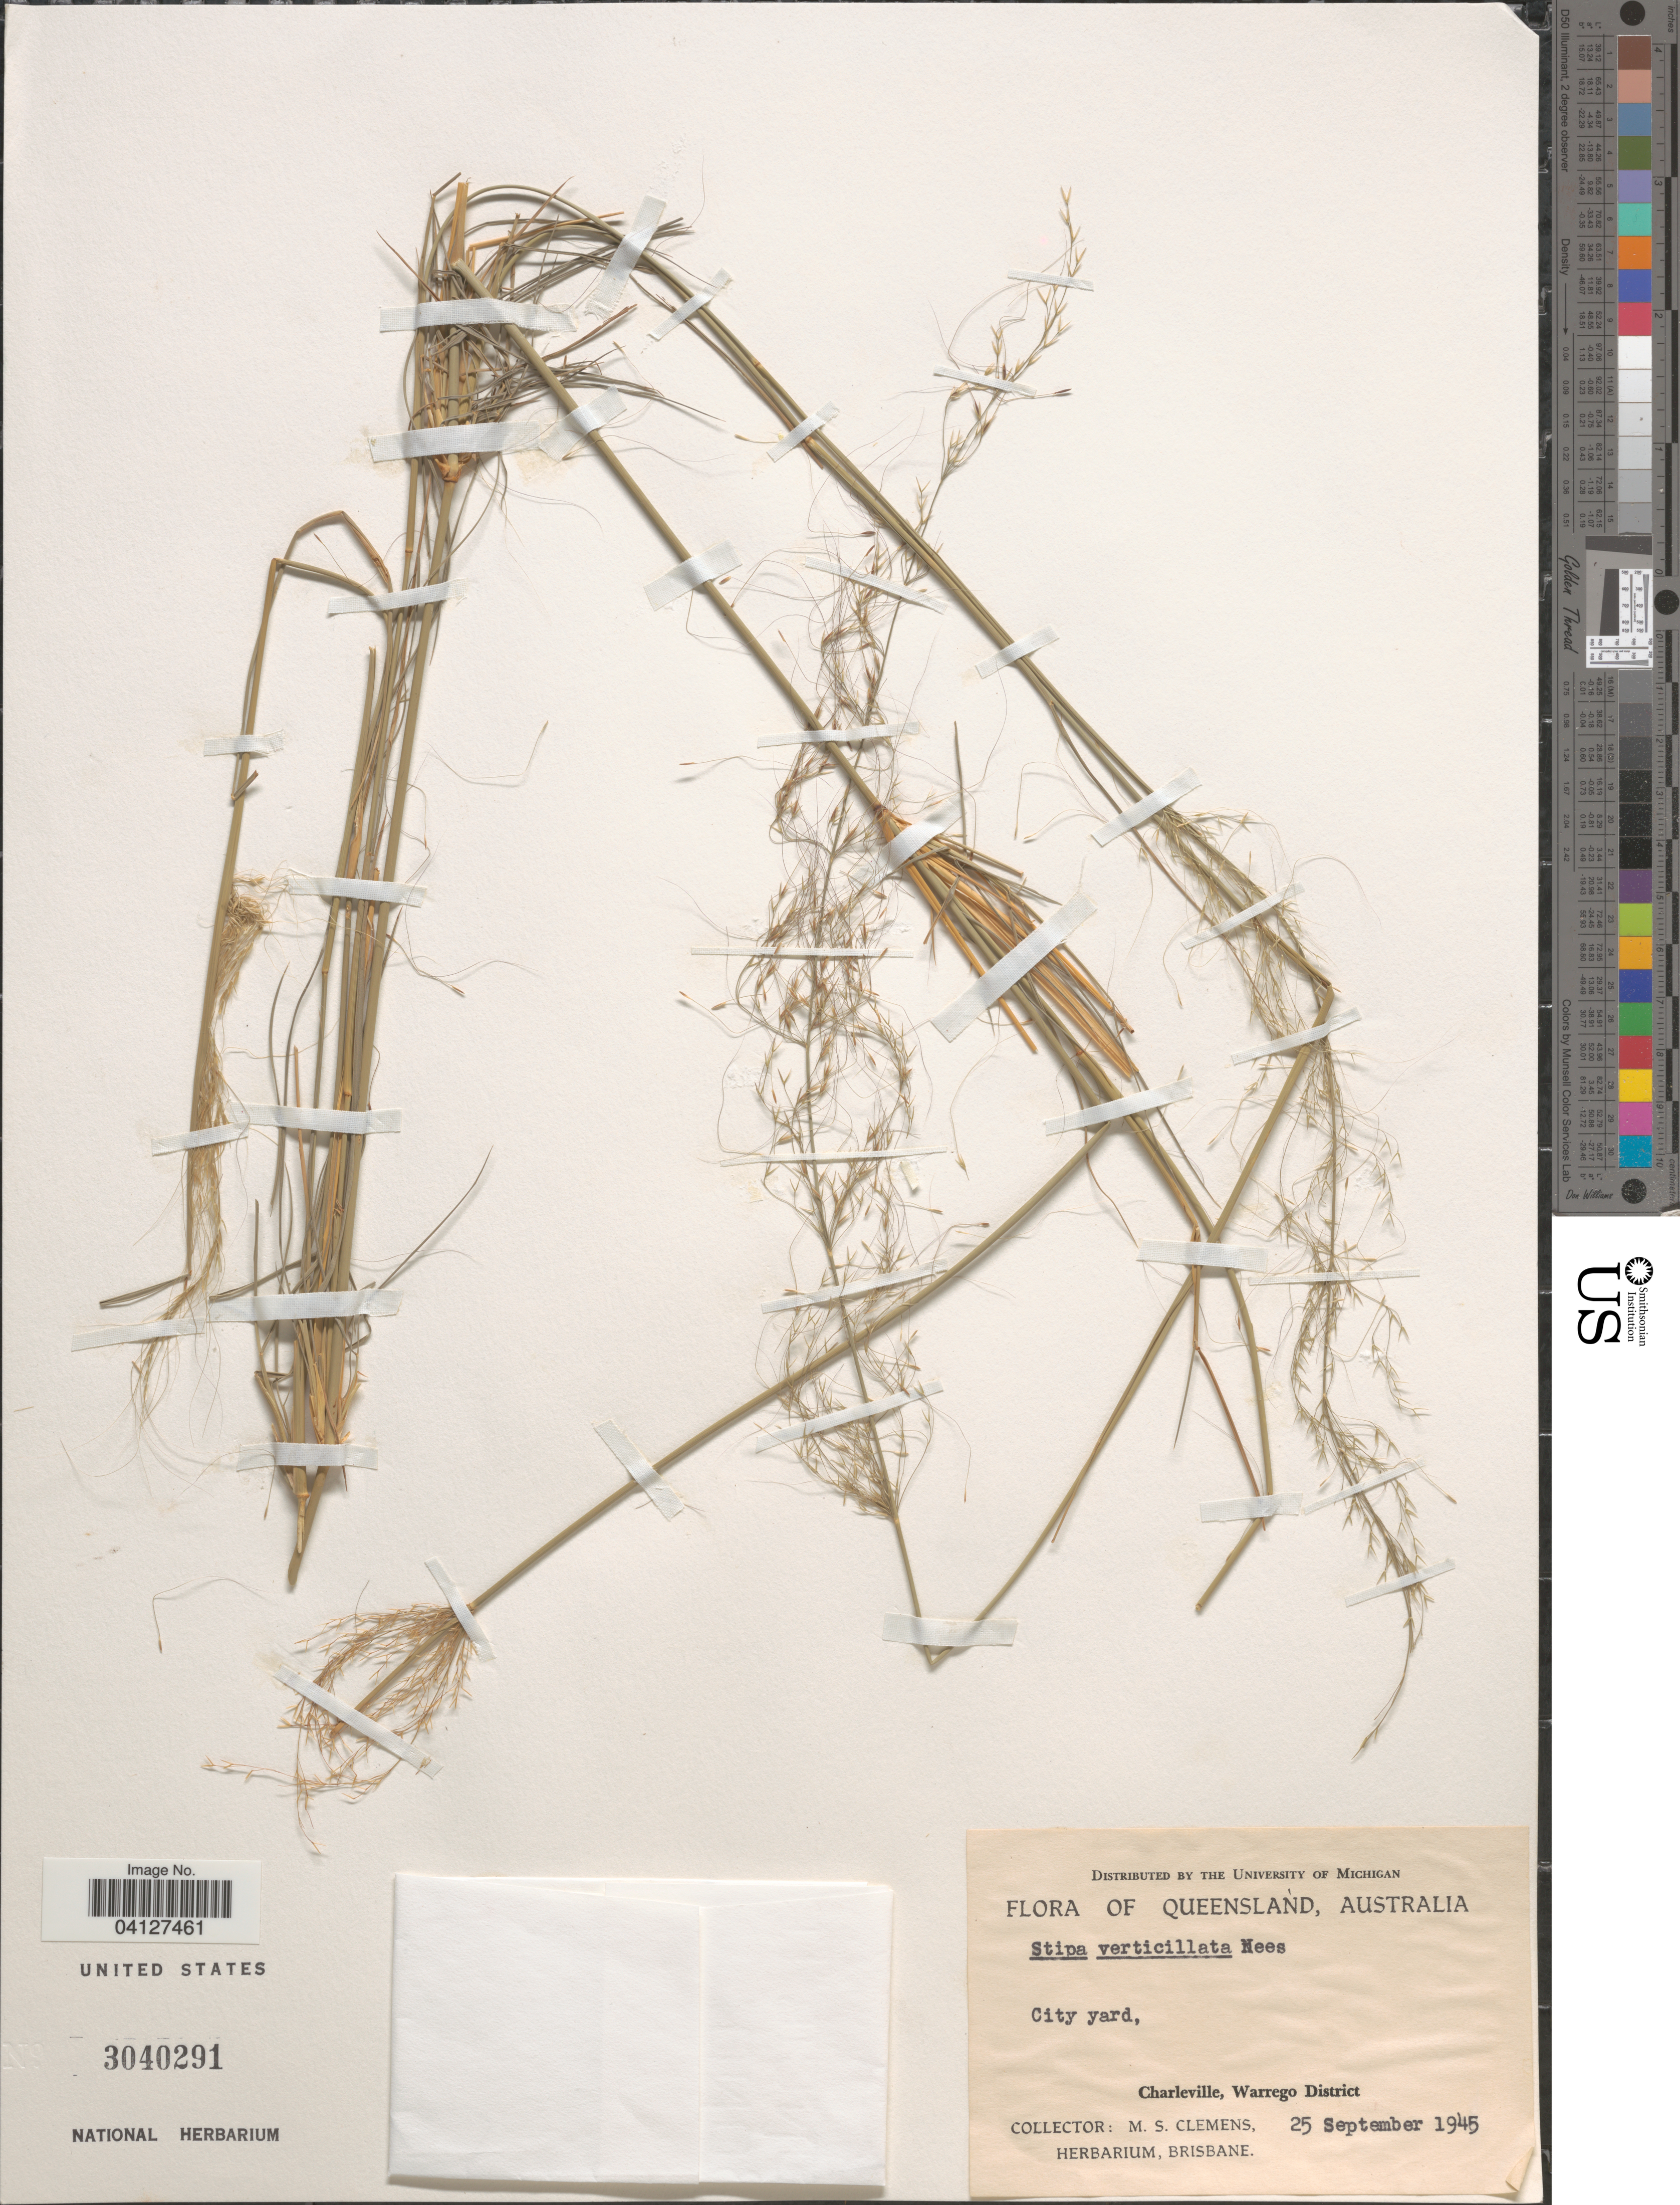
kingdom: Plantae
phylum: Tracheophyta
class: Liliopsida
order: Poales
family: Poaceae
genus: Stipa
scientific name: Stipa verticillata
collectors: M. S. Clemens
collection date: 1945-09-25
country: Australia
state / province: Queensland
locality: Charleville, Warrego District. City yard.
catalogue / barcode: US 3040291